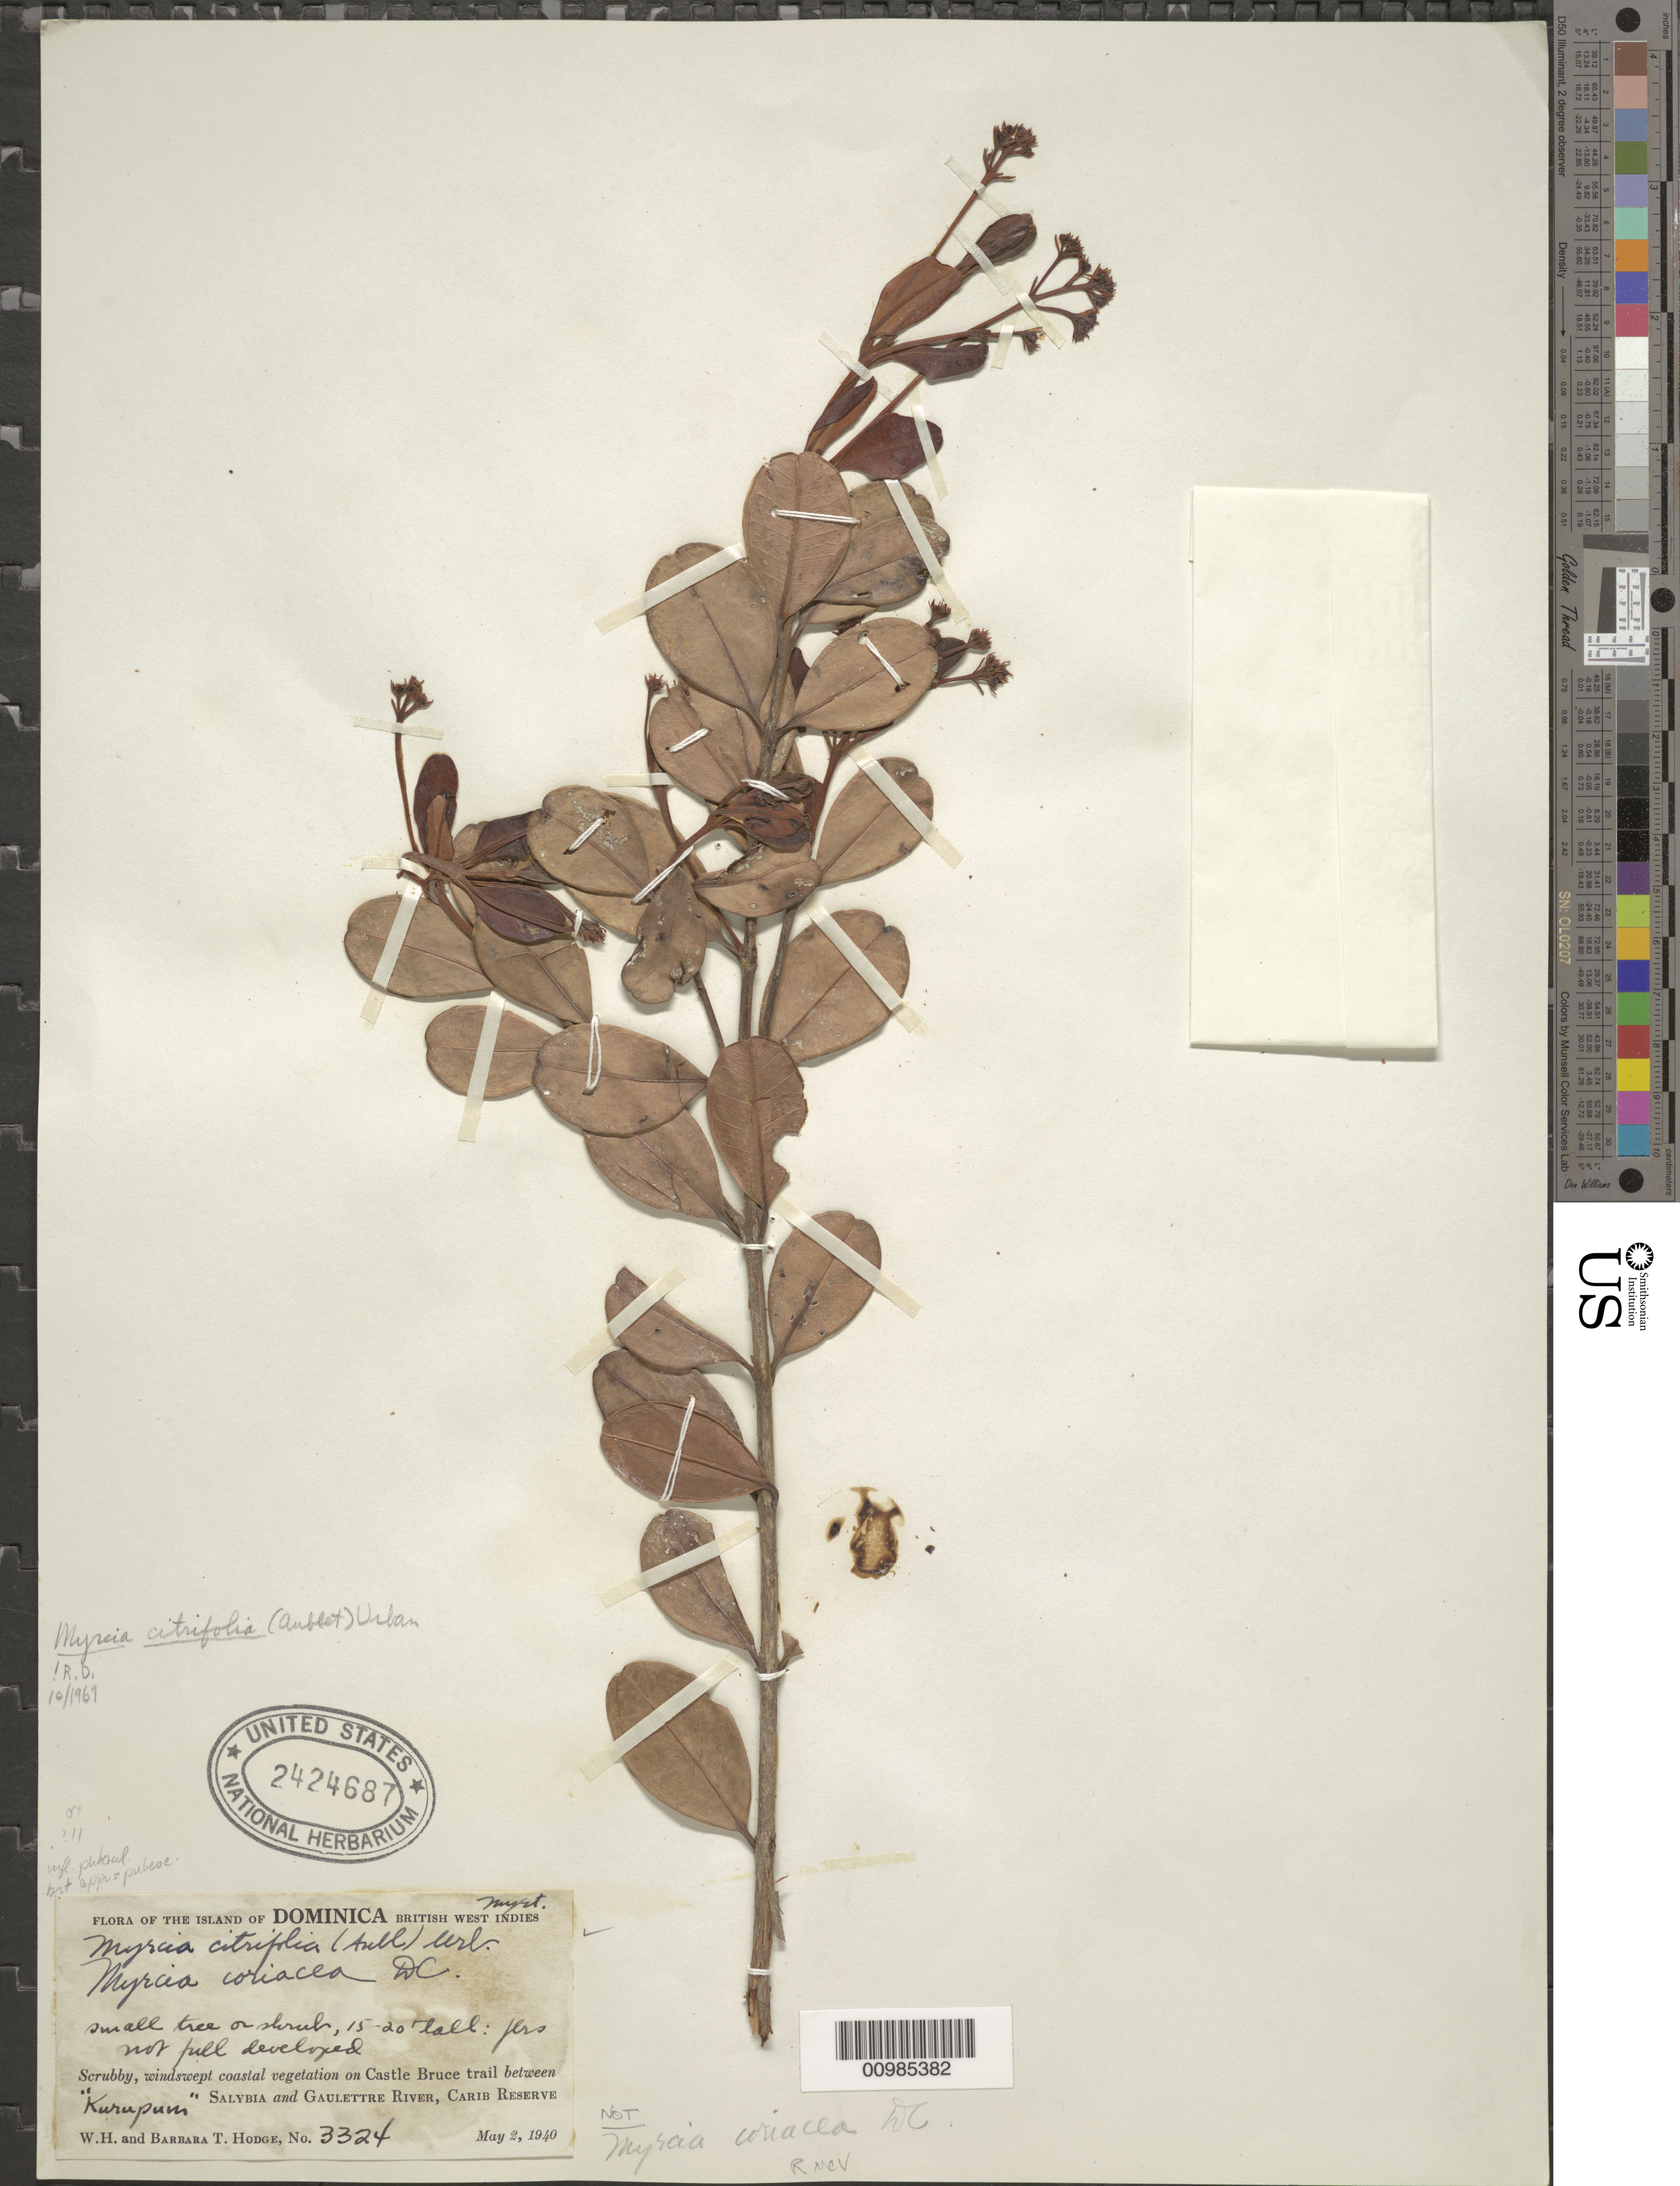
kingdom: Plantae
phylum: Tracheophyta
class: Magnoliopsida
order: Myrtales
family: Myrtaceae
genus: Myrcia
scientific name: Myrcia citrifolia var. imrayana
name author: (Griseb.) Stehlé & Quentin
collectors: W. Hodge & B. Hodge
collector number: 3324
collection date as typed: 02 May 1940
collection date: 1940-05-02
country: Dominica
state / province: St. David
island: Dominica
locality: Castle Bruce trail between Salybia and Gaulettre Rivers, Carib Reserve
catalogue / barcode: US 2424687